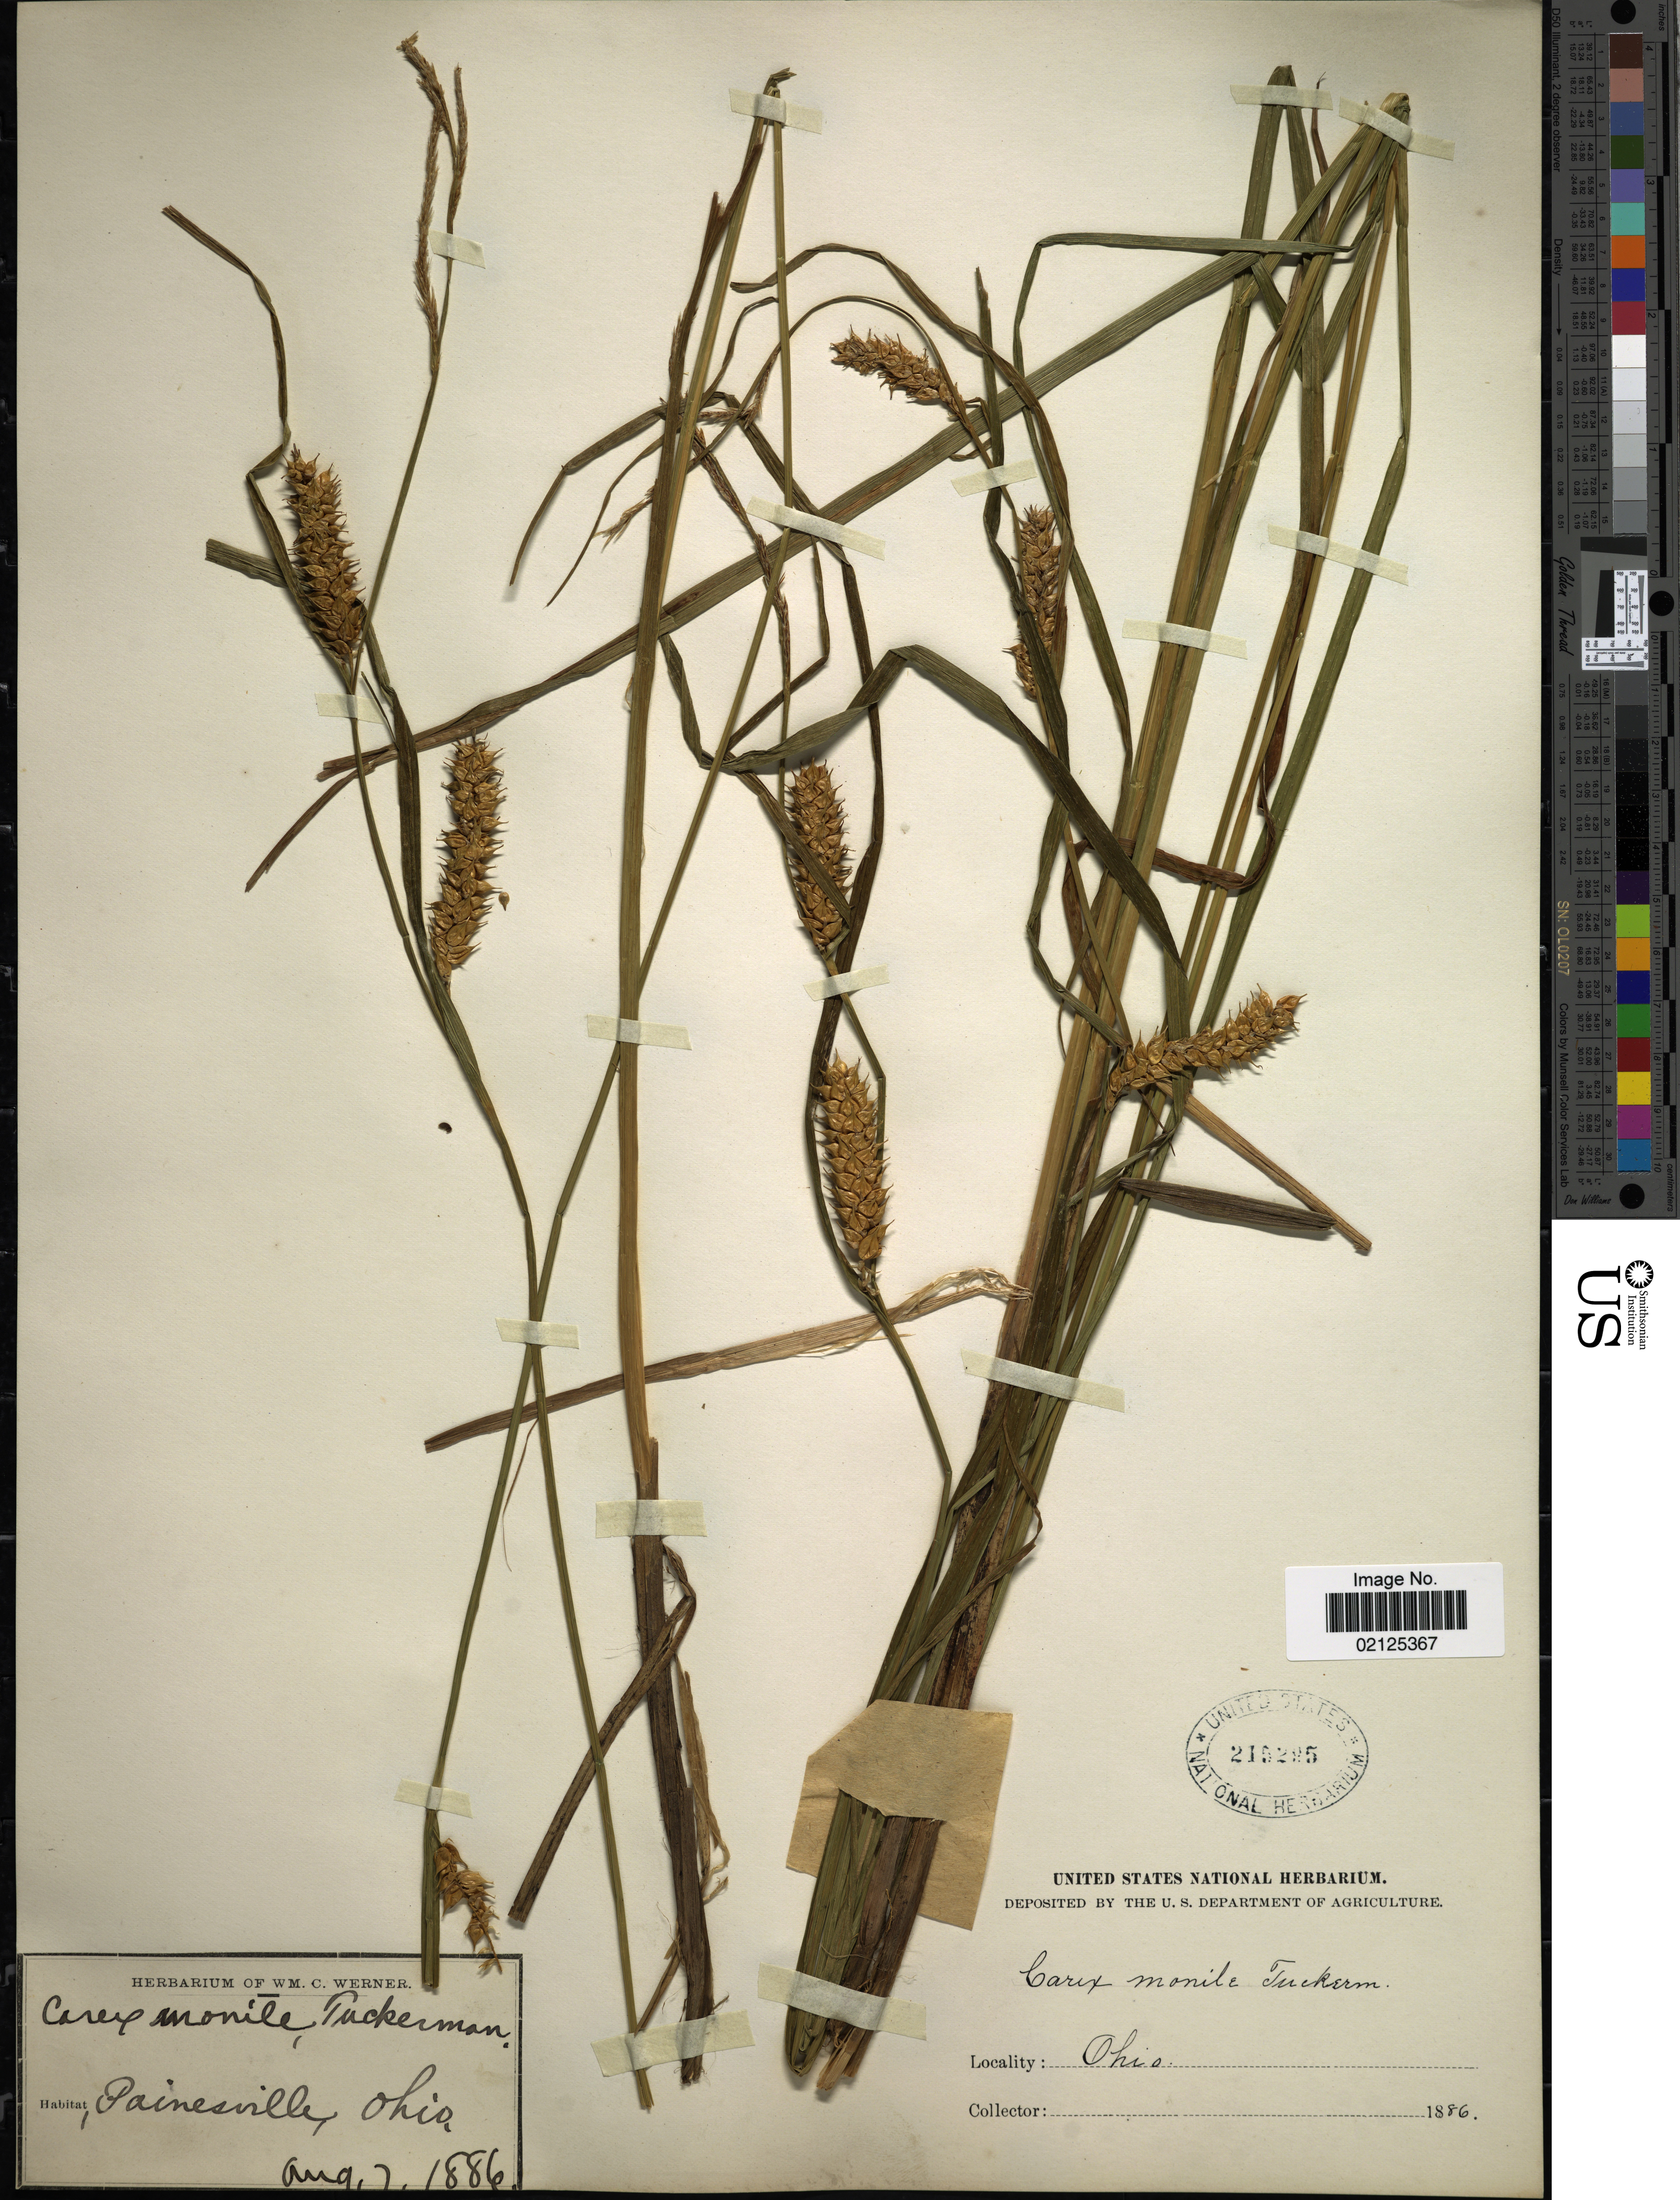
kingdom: Plantae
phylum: Tracheophyta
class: Liliopsida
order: Poales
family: Cyperaceae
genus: Carex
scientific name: Carex vesicaria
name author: L.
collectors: ex herb. Wm. C. Werner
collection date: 1886-08-07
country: United States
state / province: Ohio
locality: Painesville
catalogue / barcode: US 215295